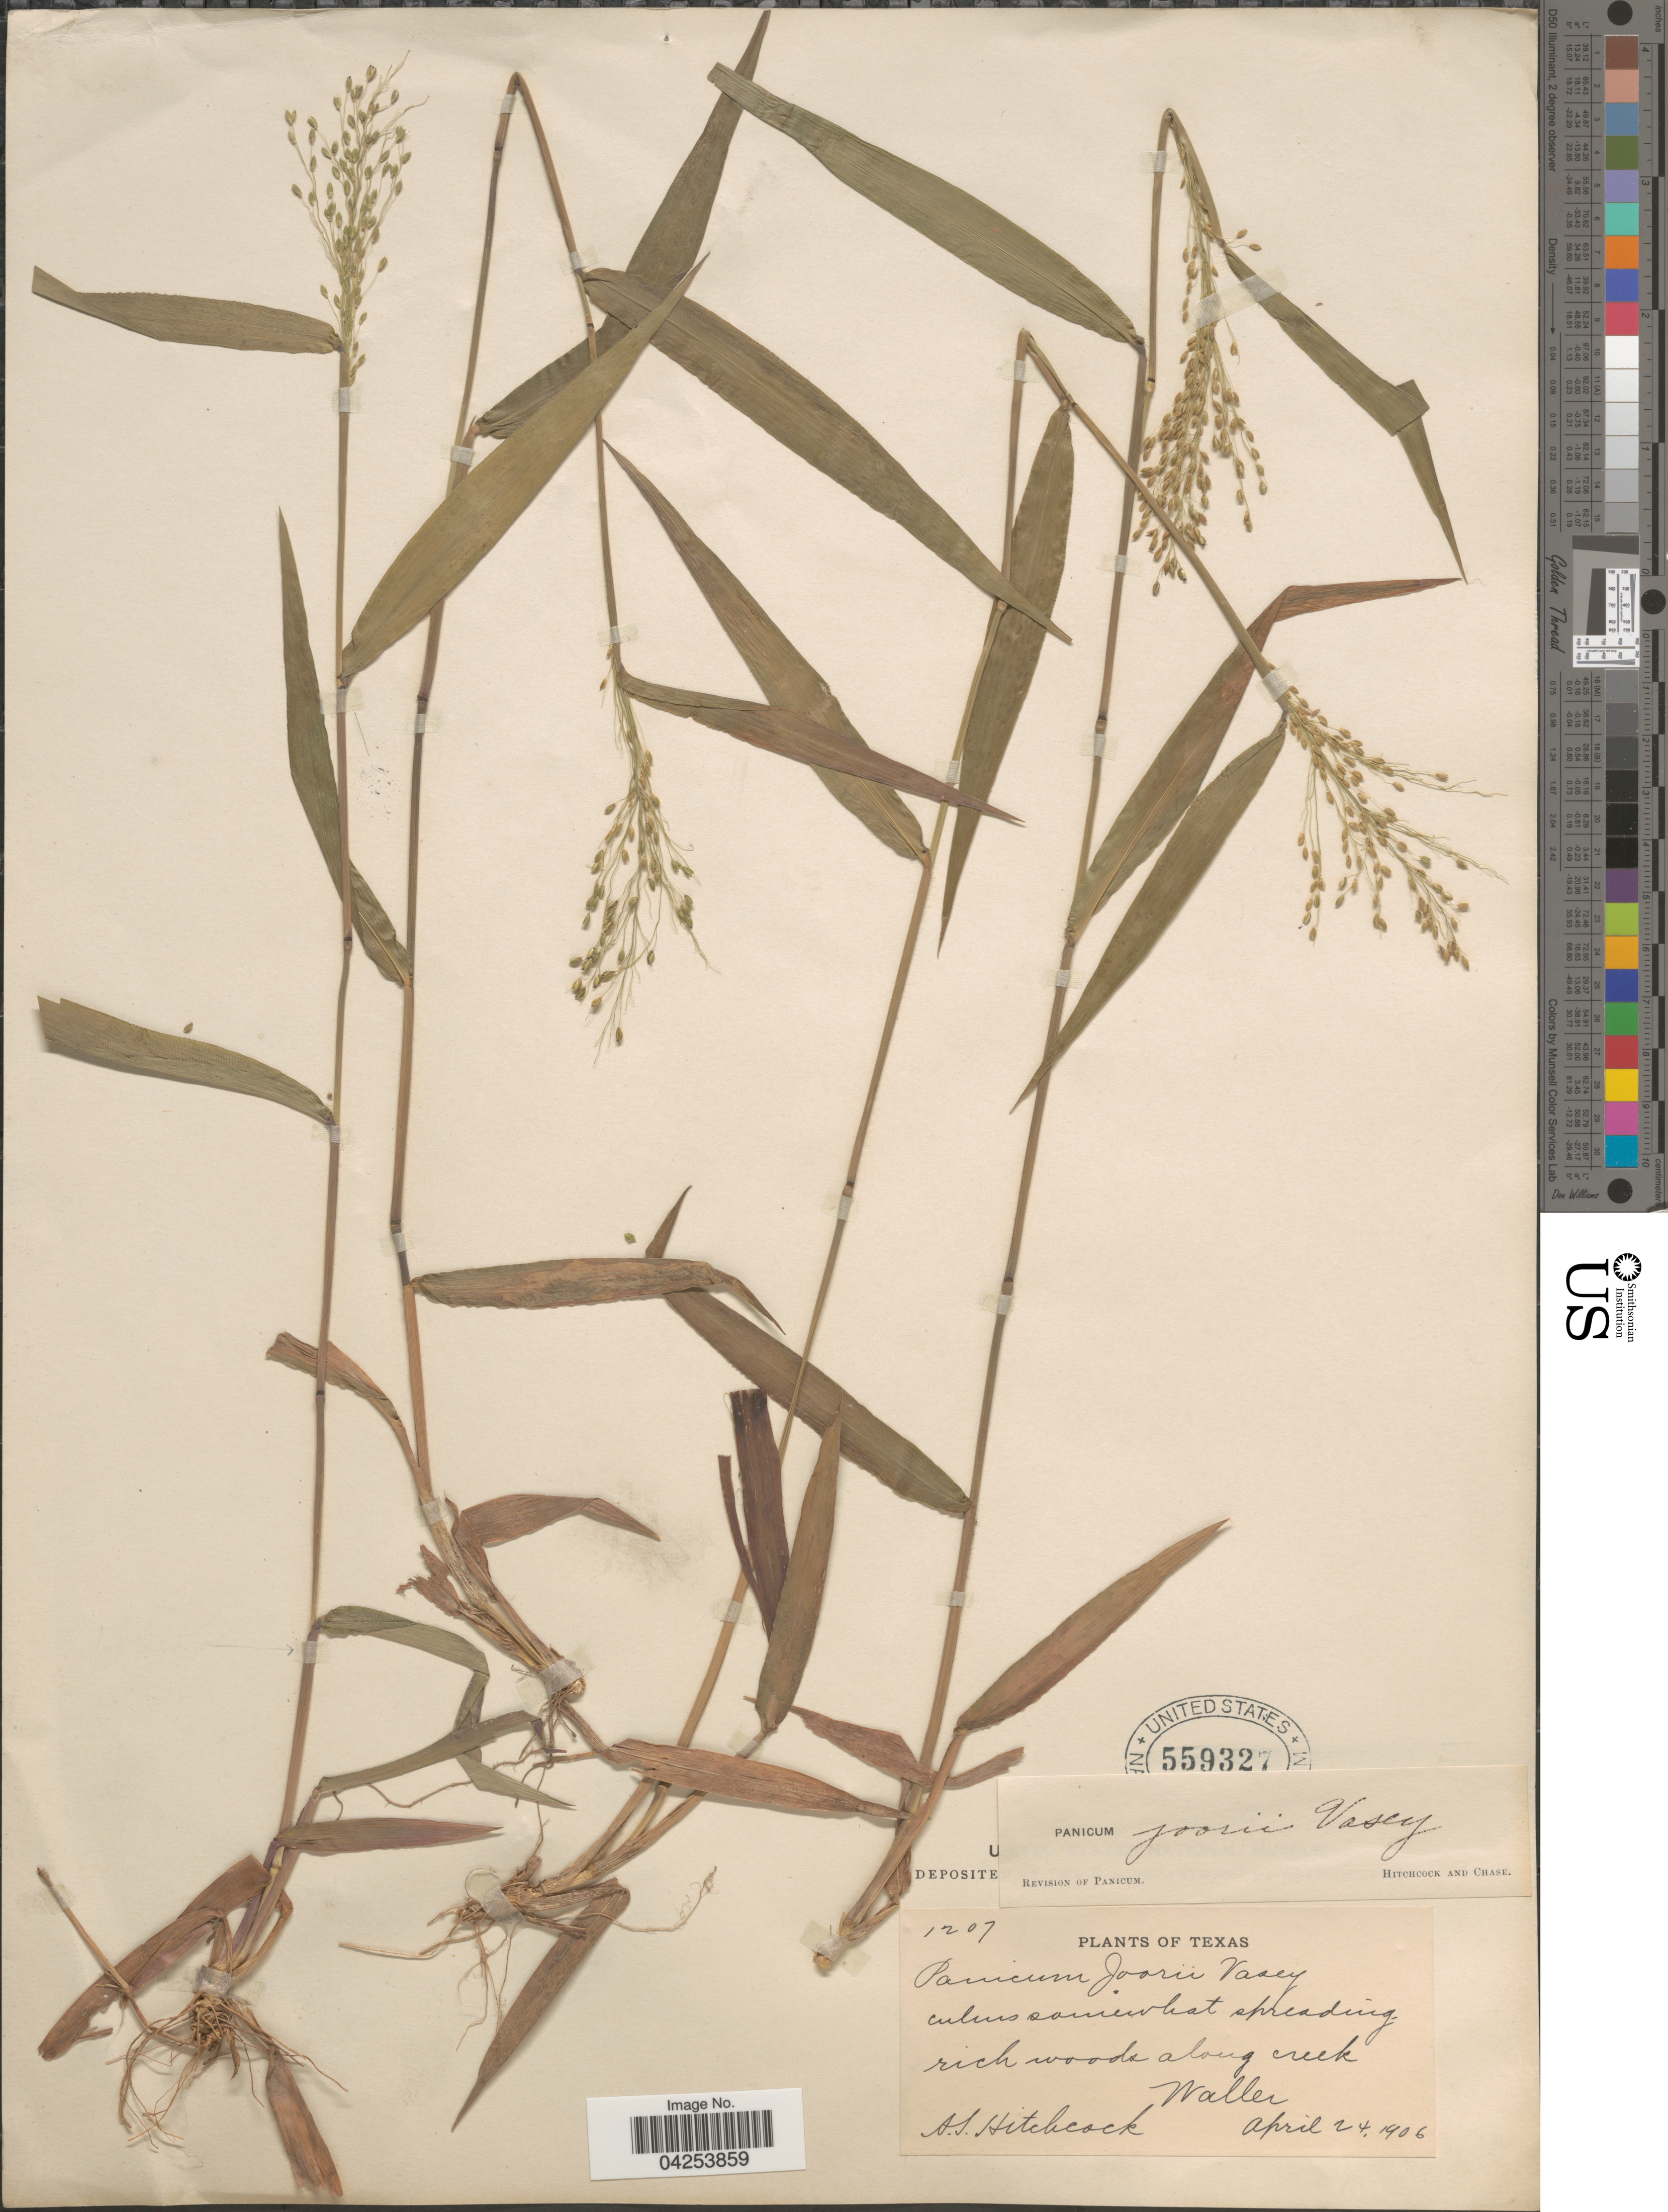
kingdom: Plantae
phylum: Tracheophyta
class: Liliopsida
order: Poales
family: Poaceae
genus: Dichanthelium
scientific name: Dichanthelium commutatum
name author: (Schult.) Gould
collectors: A. S. Hitchcock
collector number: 1207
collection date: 1906-04-24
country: United States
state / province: Texas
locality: Culms somewhat spreading rich woods along creek. Waller.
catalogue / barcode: US 559327